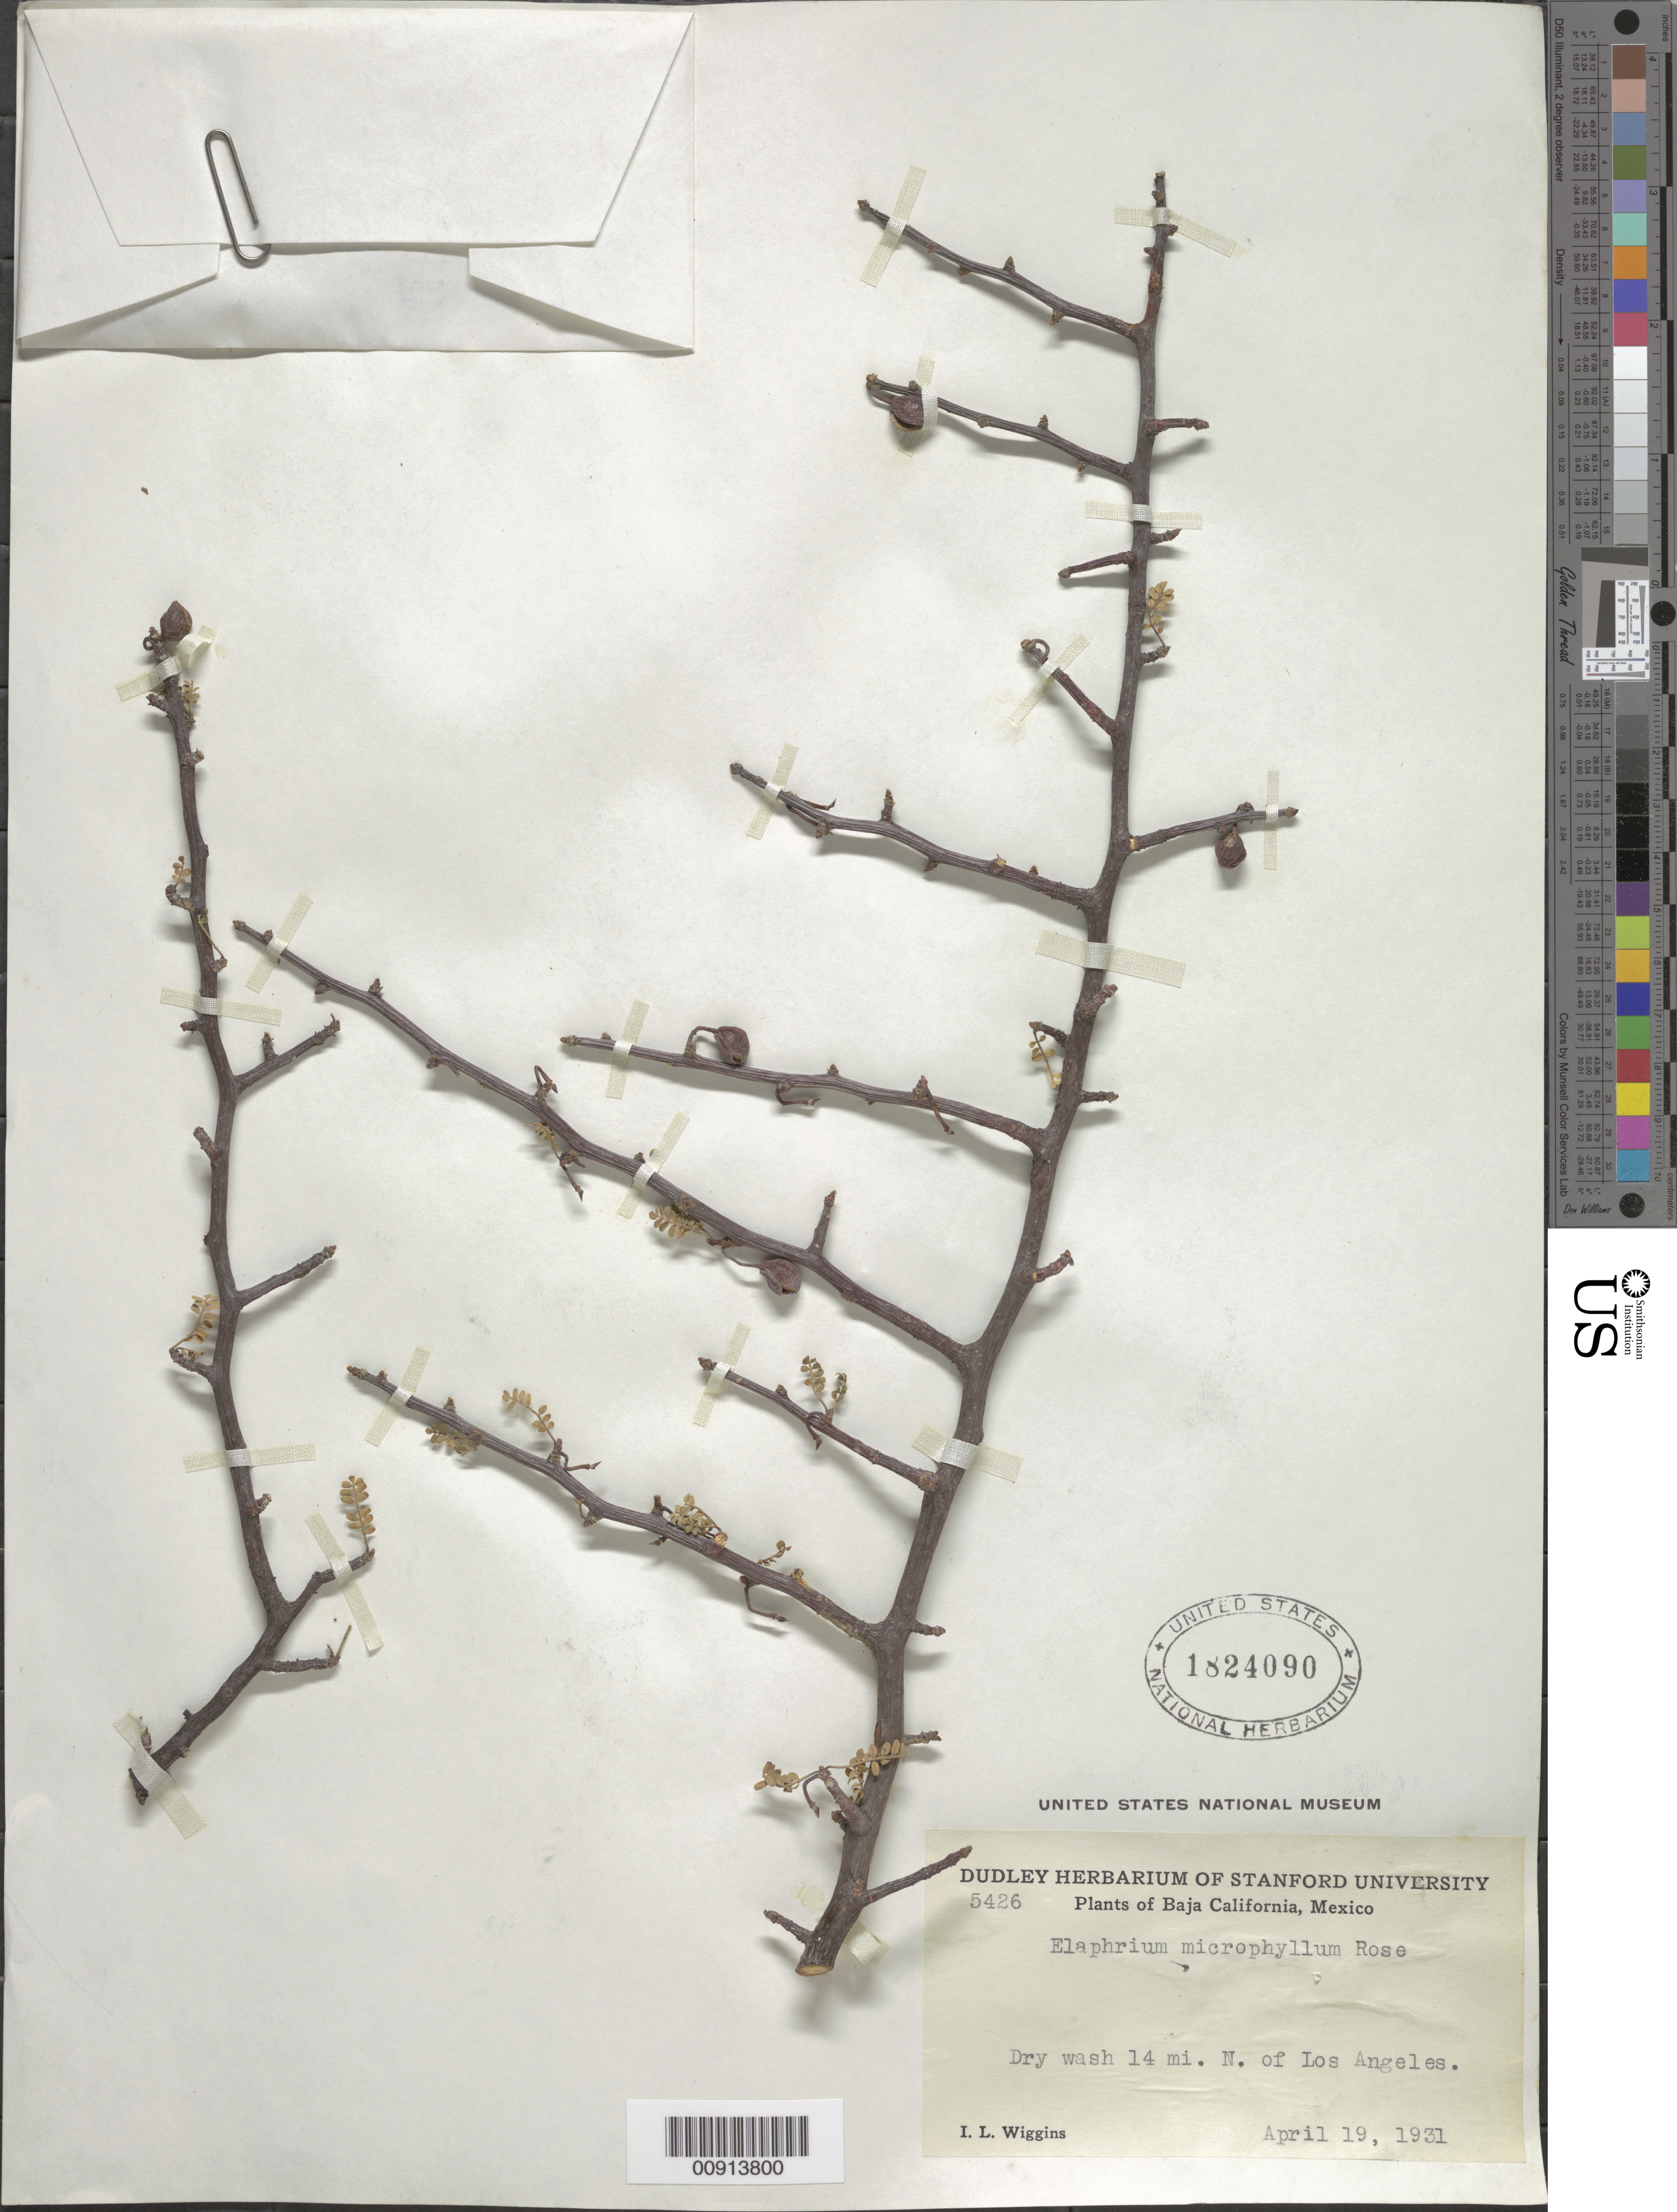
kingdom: Plantae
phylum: Tracheophyta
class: Magnoliopsida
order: Sapindales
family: Burseraceae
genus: Bursera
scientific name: Bursera microphylla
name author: A. Gray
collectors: I. L. Wiggins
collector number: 5426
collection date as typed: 19 Apr 1931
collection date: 1931-04-19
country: Mexico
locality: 14 mi. N. of Los Angeles. Baja California.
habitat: Dry wash.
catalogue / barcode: US 1824090